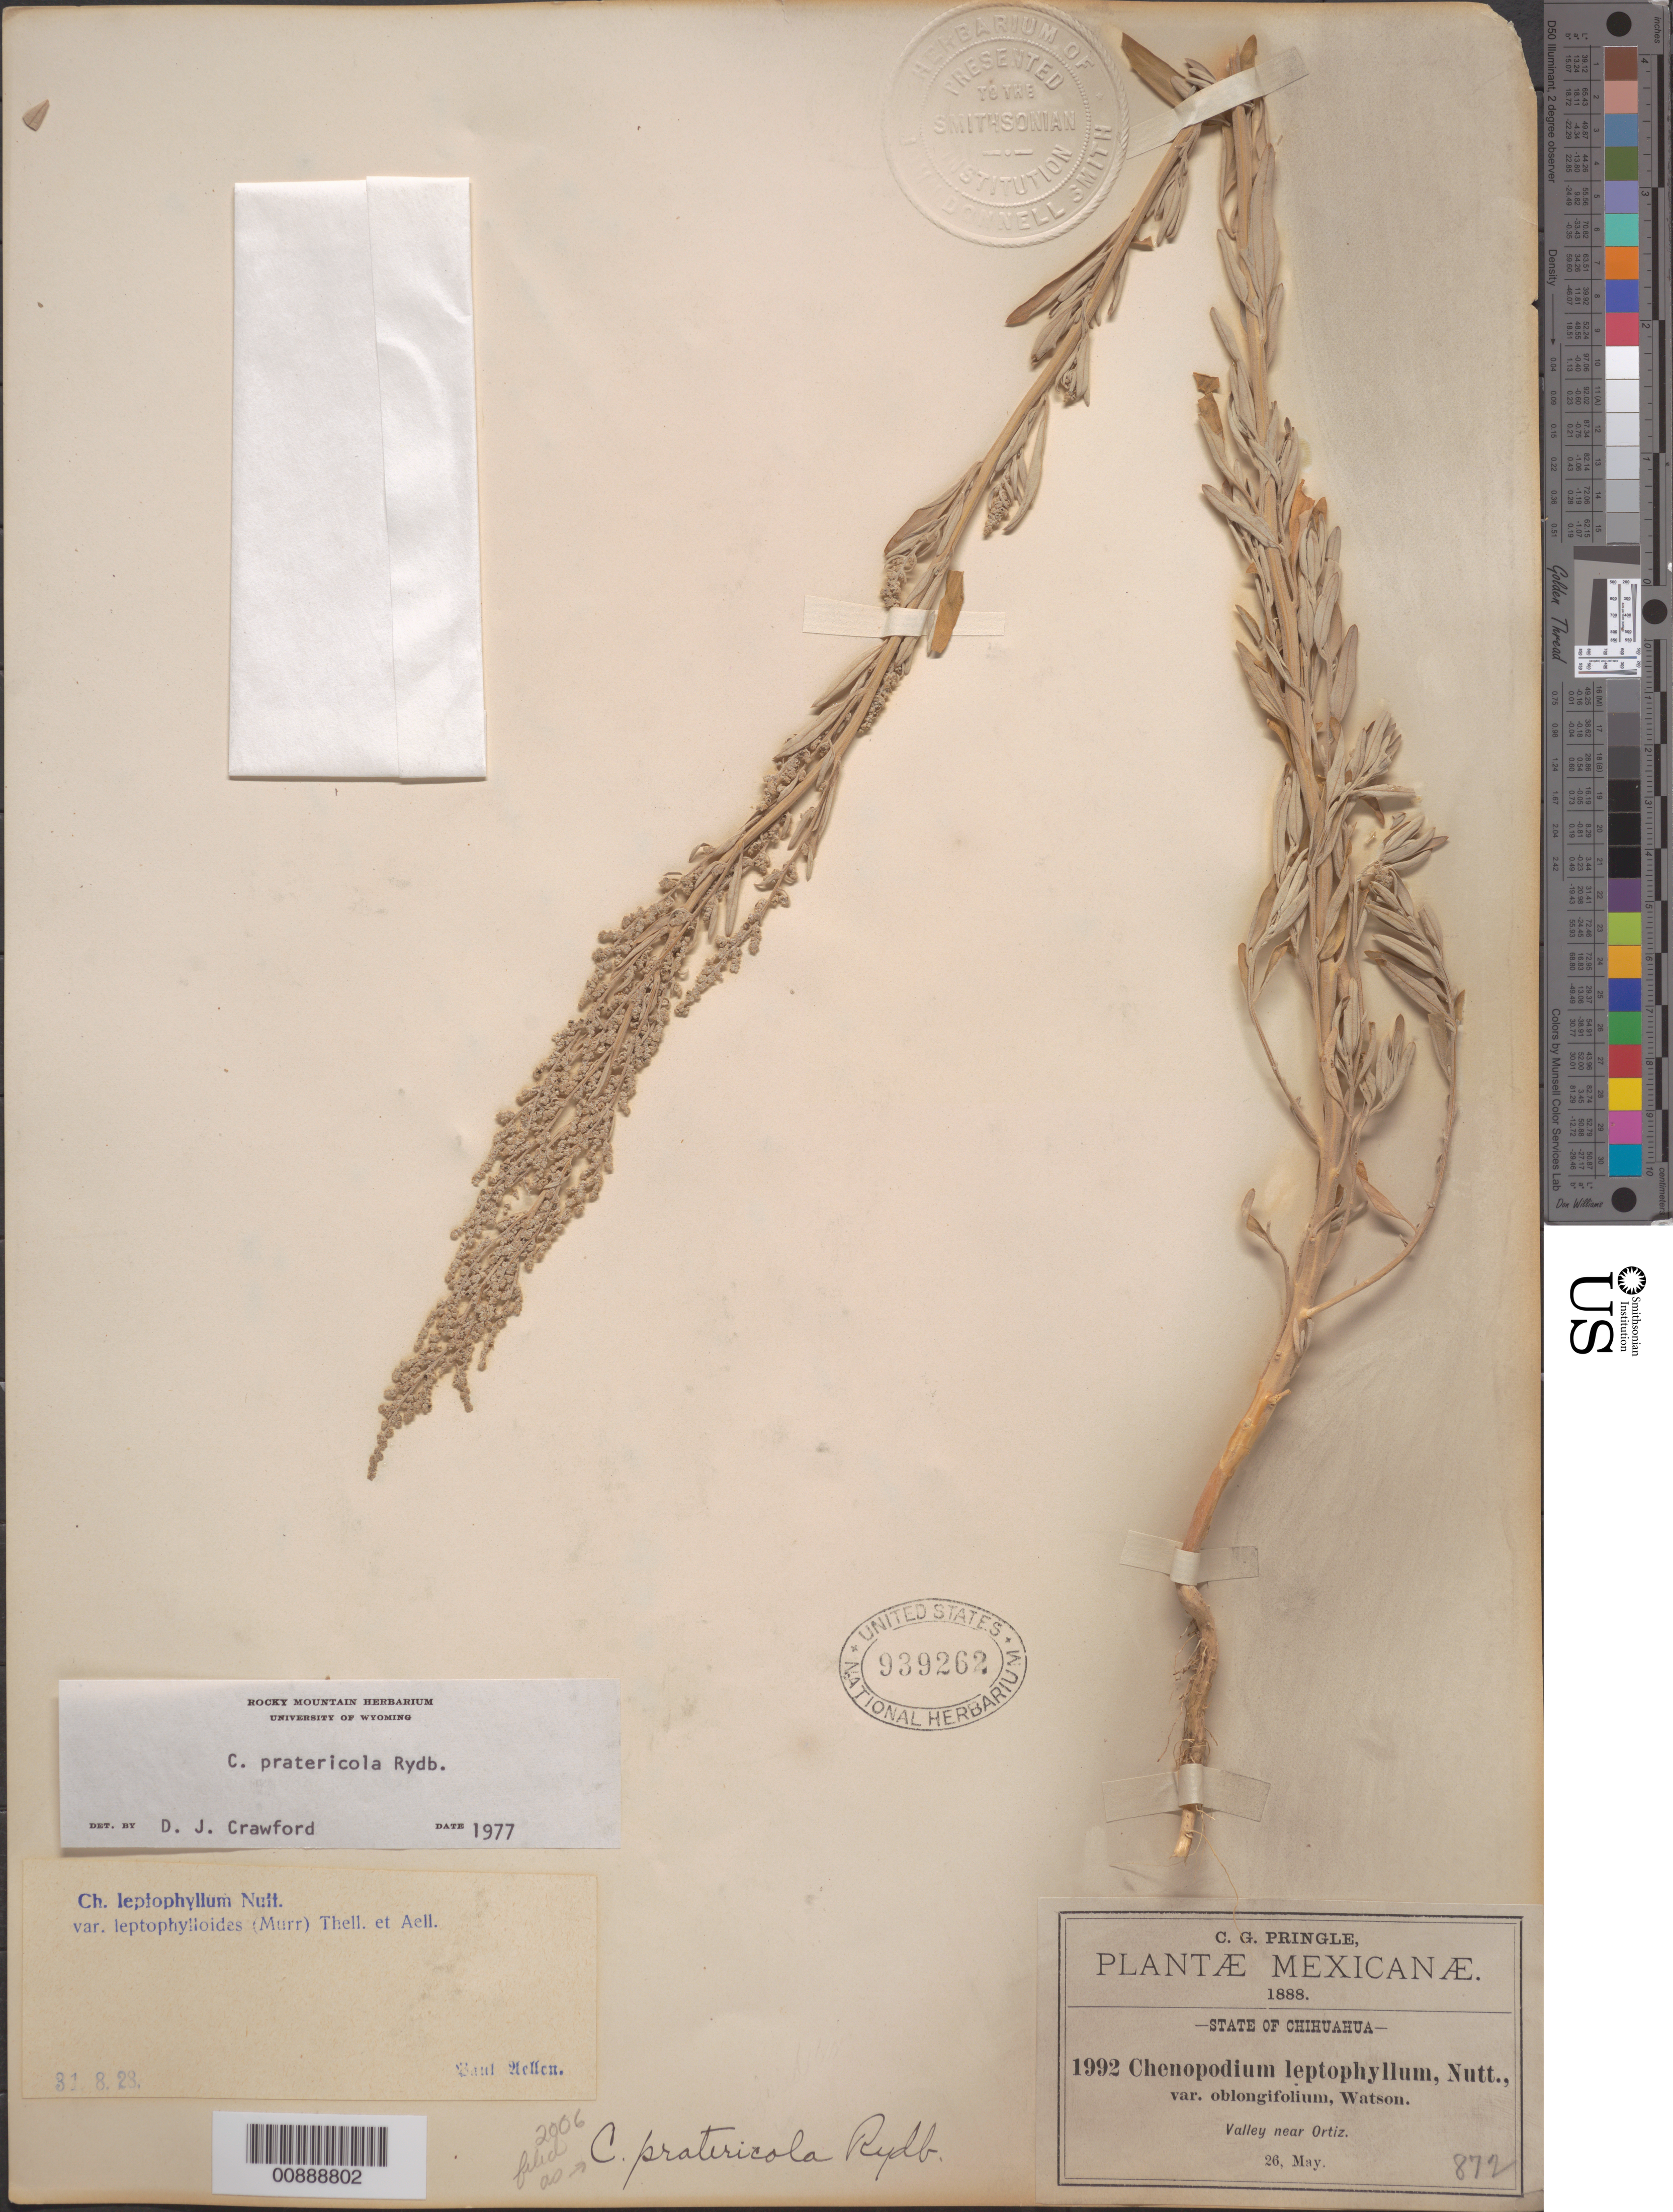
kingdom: Plantae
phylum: Tracheophyta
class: Magnoliopsida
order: Caryophyllales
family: Amaranthaceae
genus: Chenopodium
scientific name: Chenopodium pratericola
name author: Rydb.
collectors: C. G. Pringle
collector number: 1992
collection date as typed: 26 May 1888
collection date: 1888-05-26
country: Mexico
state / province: Chihuahua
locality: Near Ortiz, Chihuahua.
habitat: Valley.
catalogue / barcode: US 939262